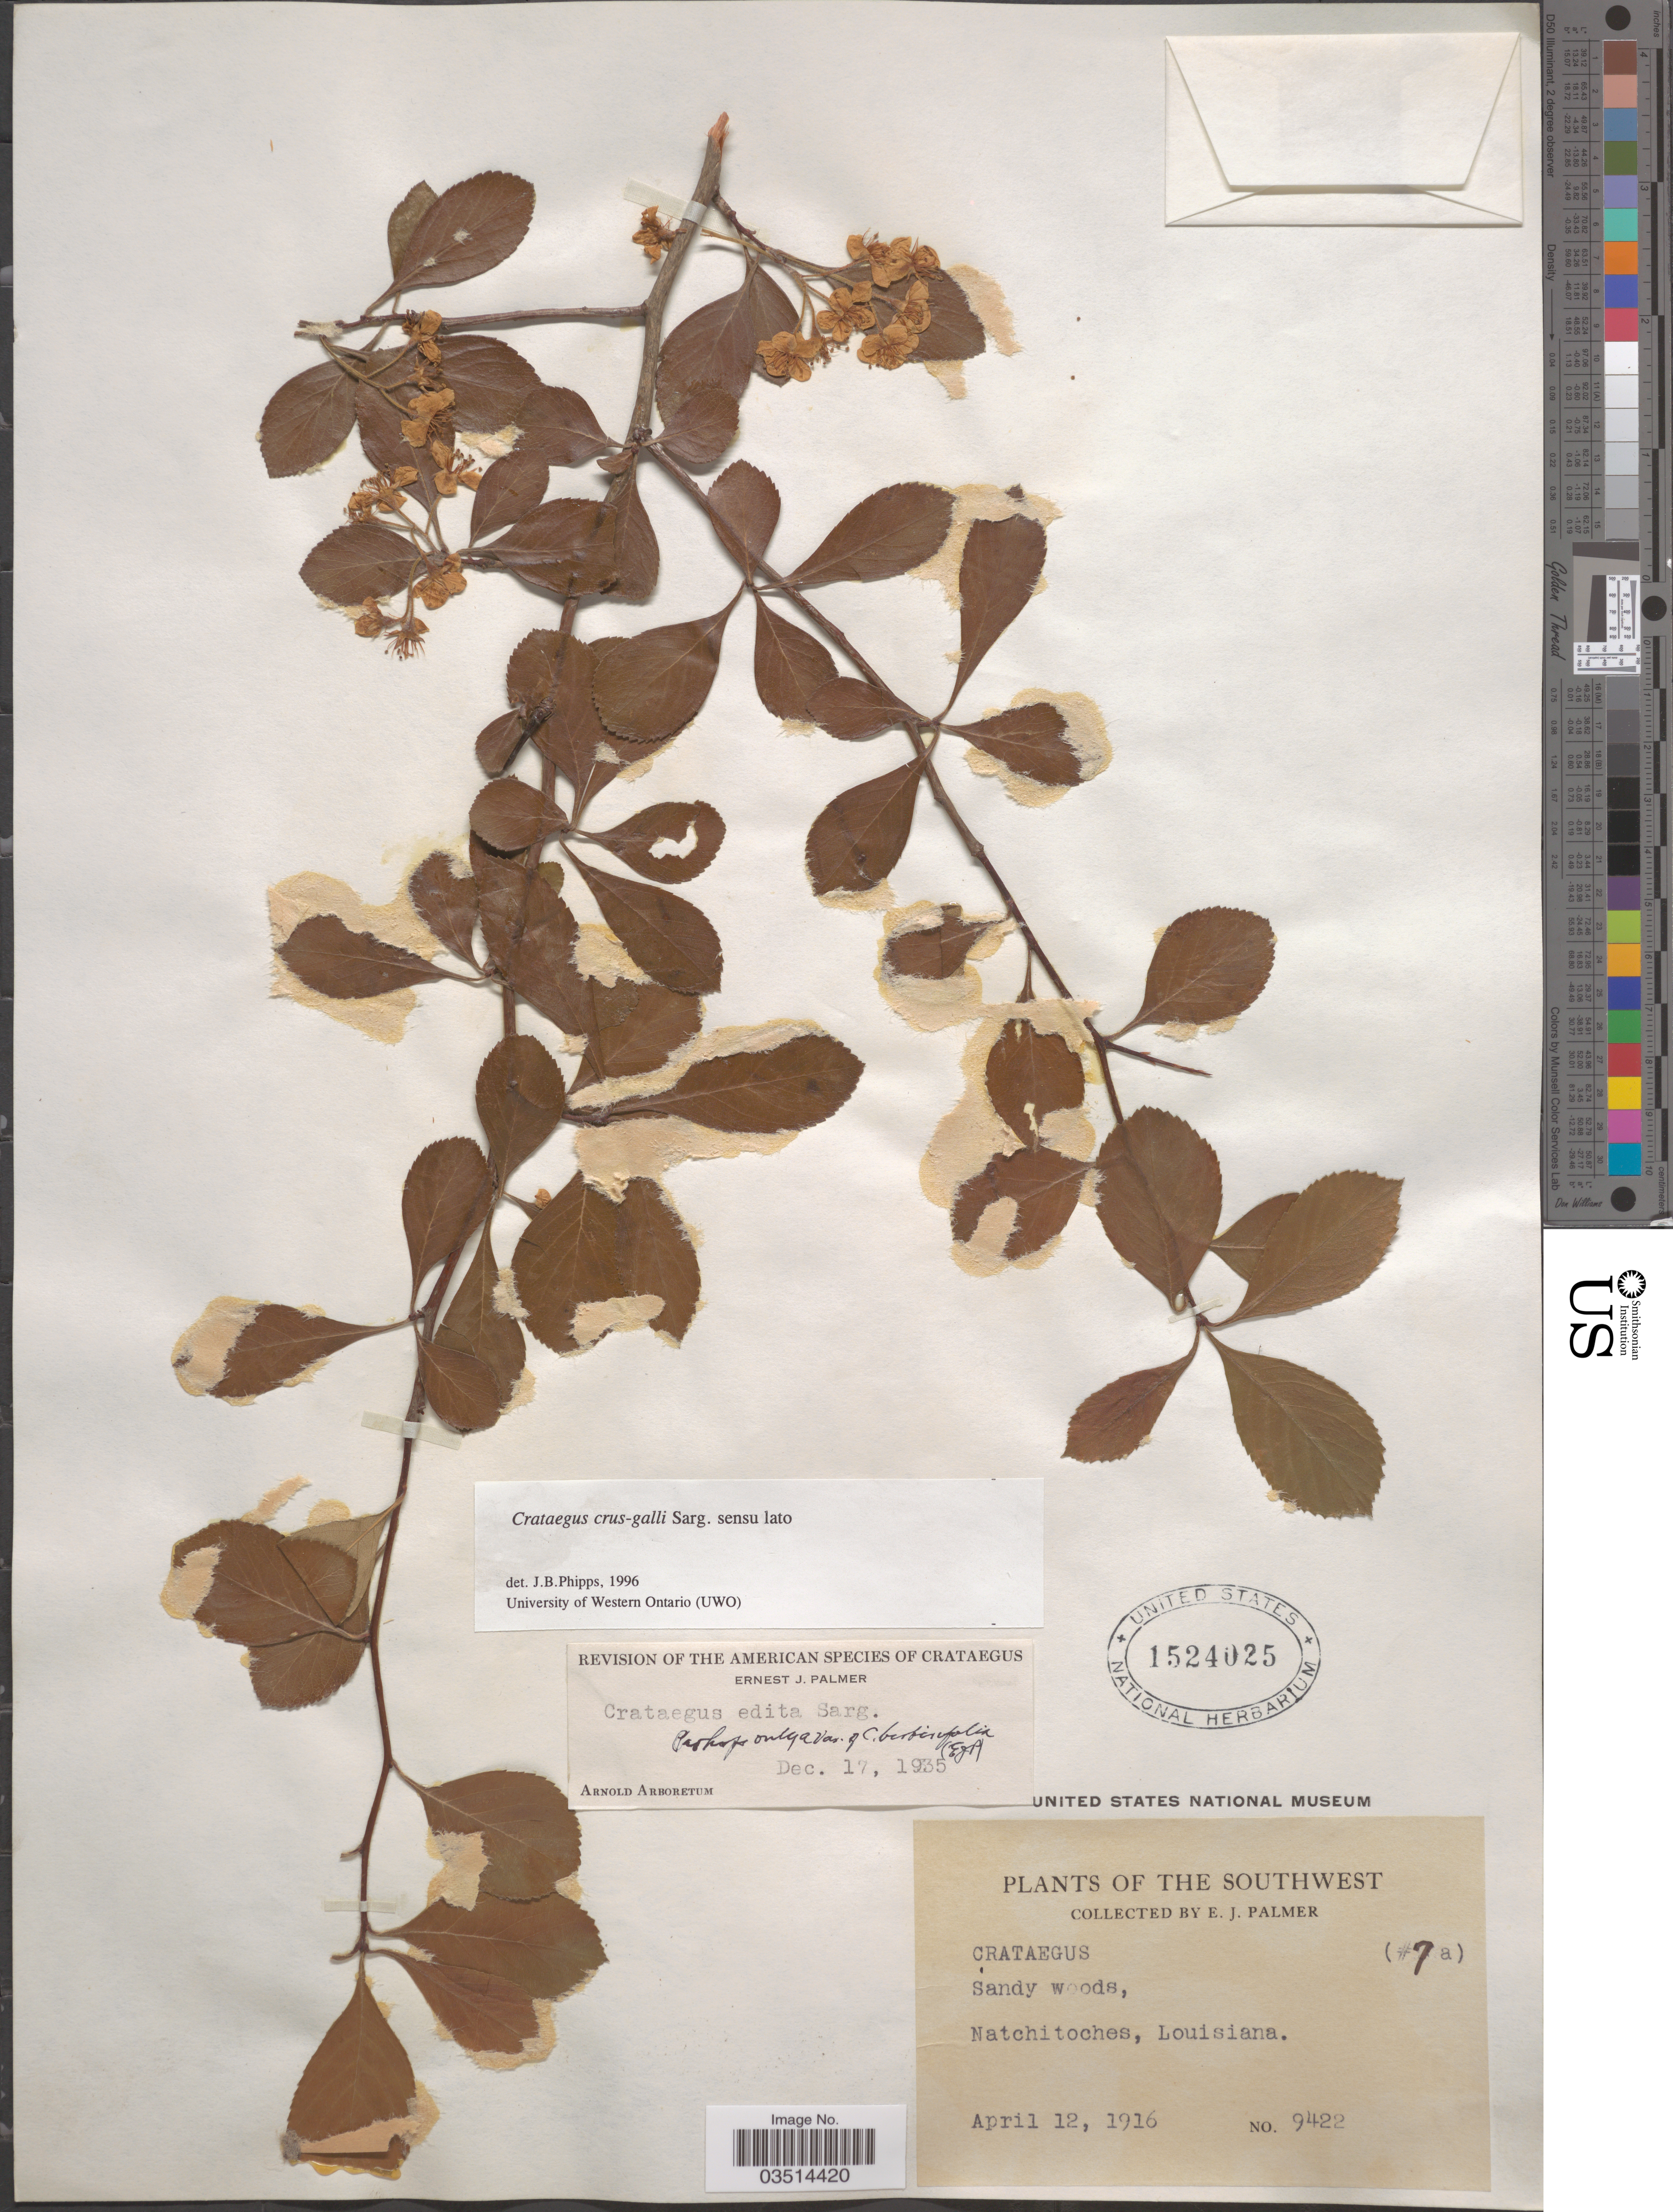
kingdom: Plantae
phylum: Tracheophyta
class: Magnoliopsida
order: Rosales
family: Rosaceae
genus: Crataegus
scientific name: Crataegus crus-galli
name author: L.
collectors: E. J. Palmer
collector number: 9422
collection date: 1916-04-12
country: United States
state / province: Louisiana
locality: The Southwest. Natchitoches.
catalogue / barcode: US 1524025